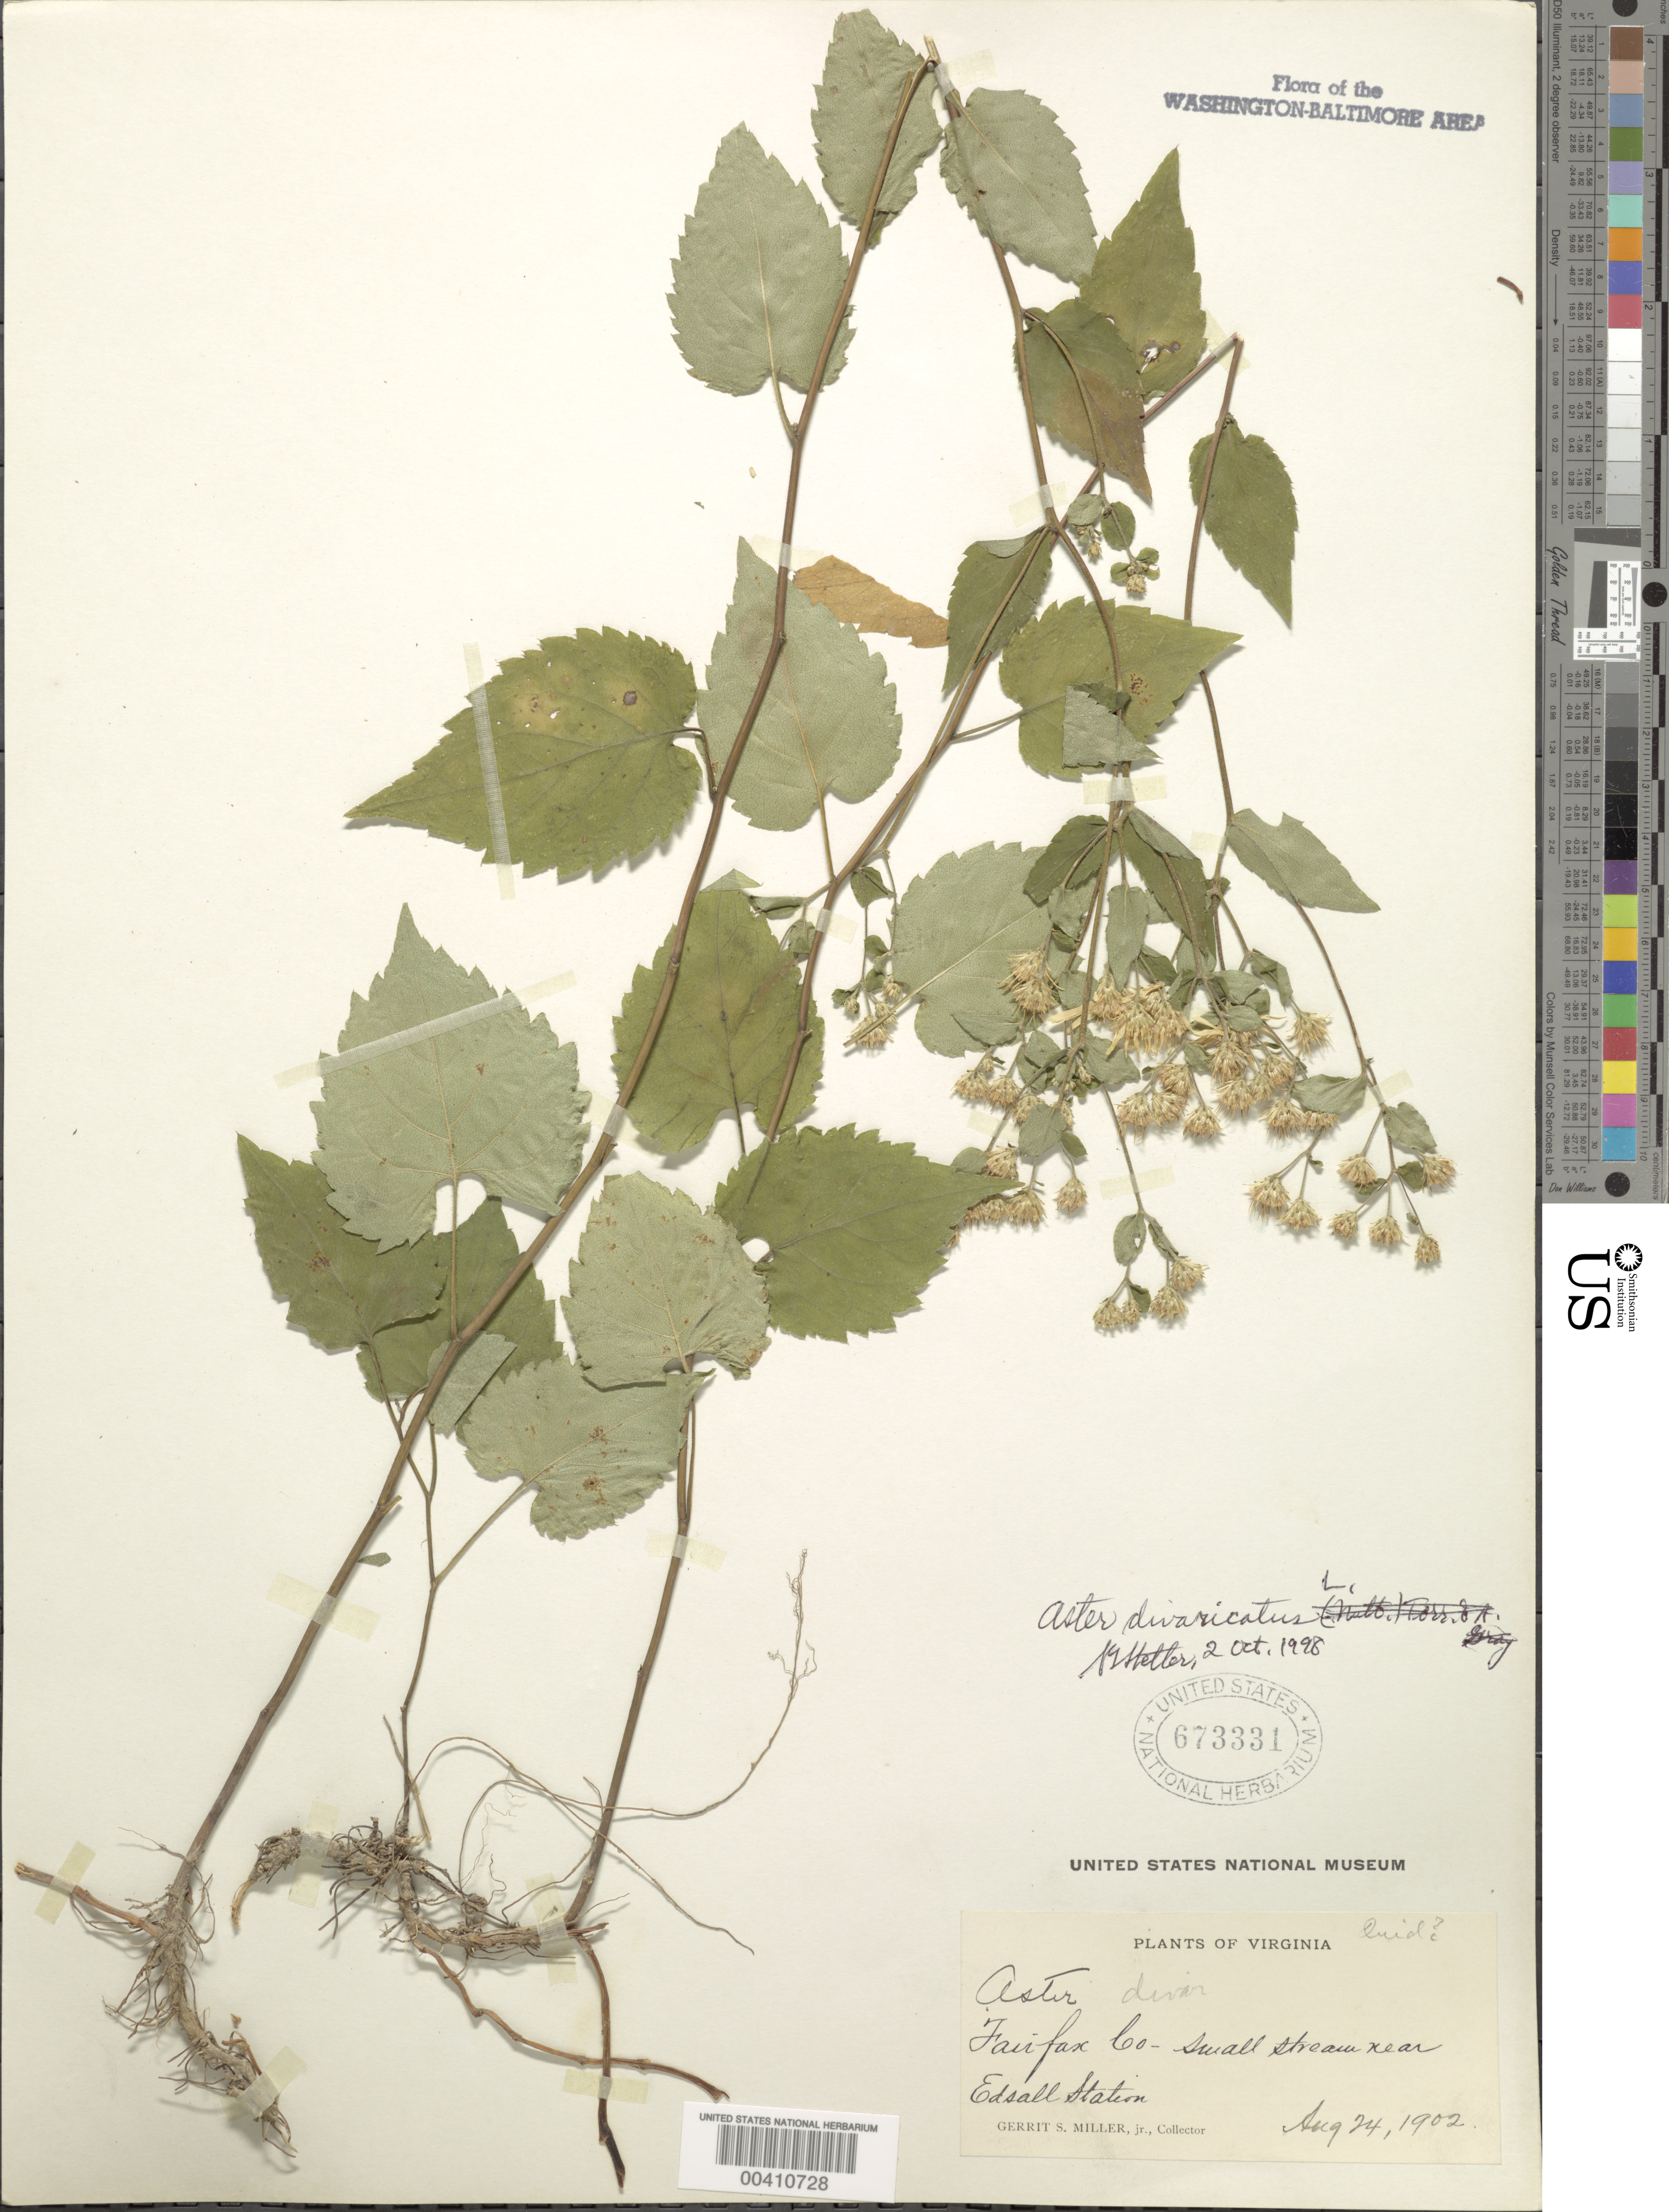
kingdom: Plantae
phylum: Tracheophyta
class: Magnoliopsida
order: Asterales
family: Asteraceae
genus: Eurybia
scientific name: Eurybia divaricata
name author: (L.) G.L. Nesom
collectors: G. S. Miller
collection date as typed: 24 Aug 1902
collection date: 1902-08-24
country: United States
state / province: Virginia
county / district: Fairfax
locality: Near Edsall Station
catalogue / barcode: US 673331